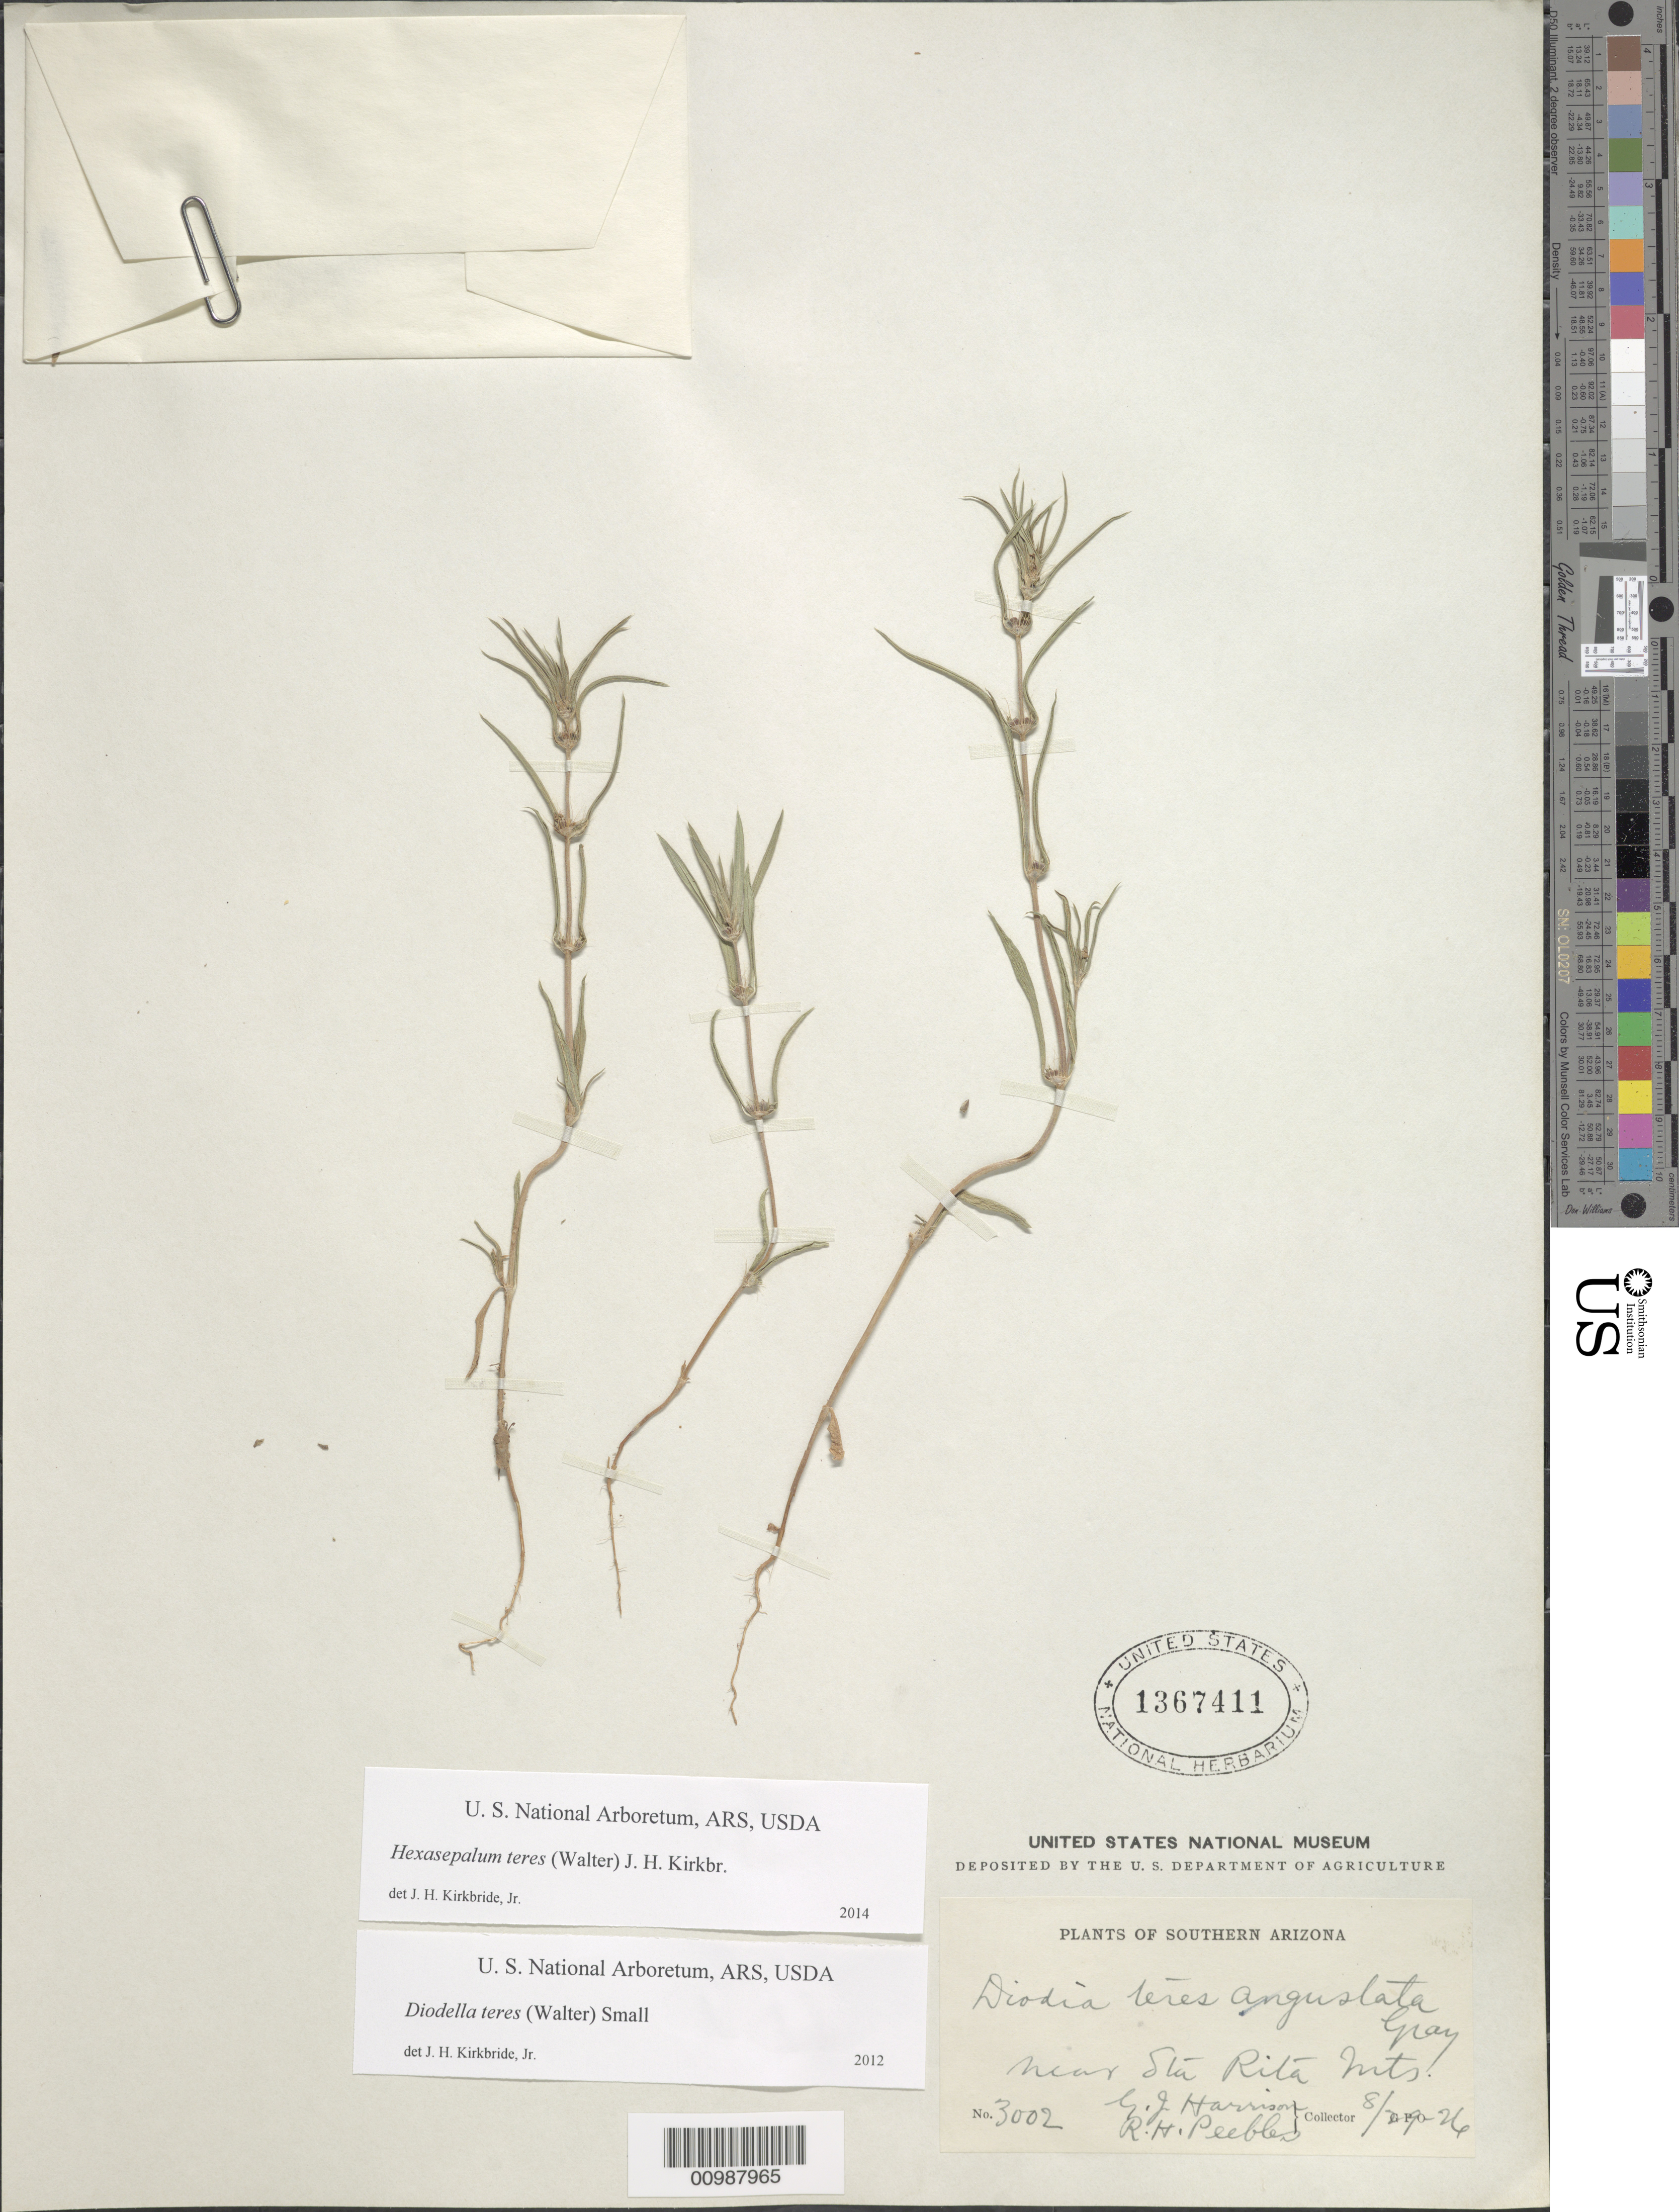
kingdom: Plantae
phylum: Tracheophyta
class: Magnoliopsida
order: Gentianales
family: Rubiaceae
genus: Diodia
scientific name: Diodia teres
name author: Walter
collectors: G. J. Harrison & R. H. Peebles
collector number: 3002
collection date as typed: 29 Aug 1826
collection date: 1826-08-29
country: United States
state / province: Arizona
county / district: Santa Cruz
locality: Near Santa Rita Mountains.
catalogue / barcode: US 1367411